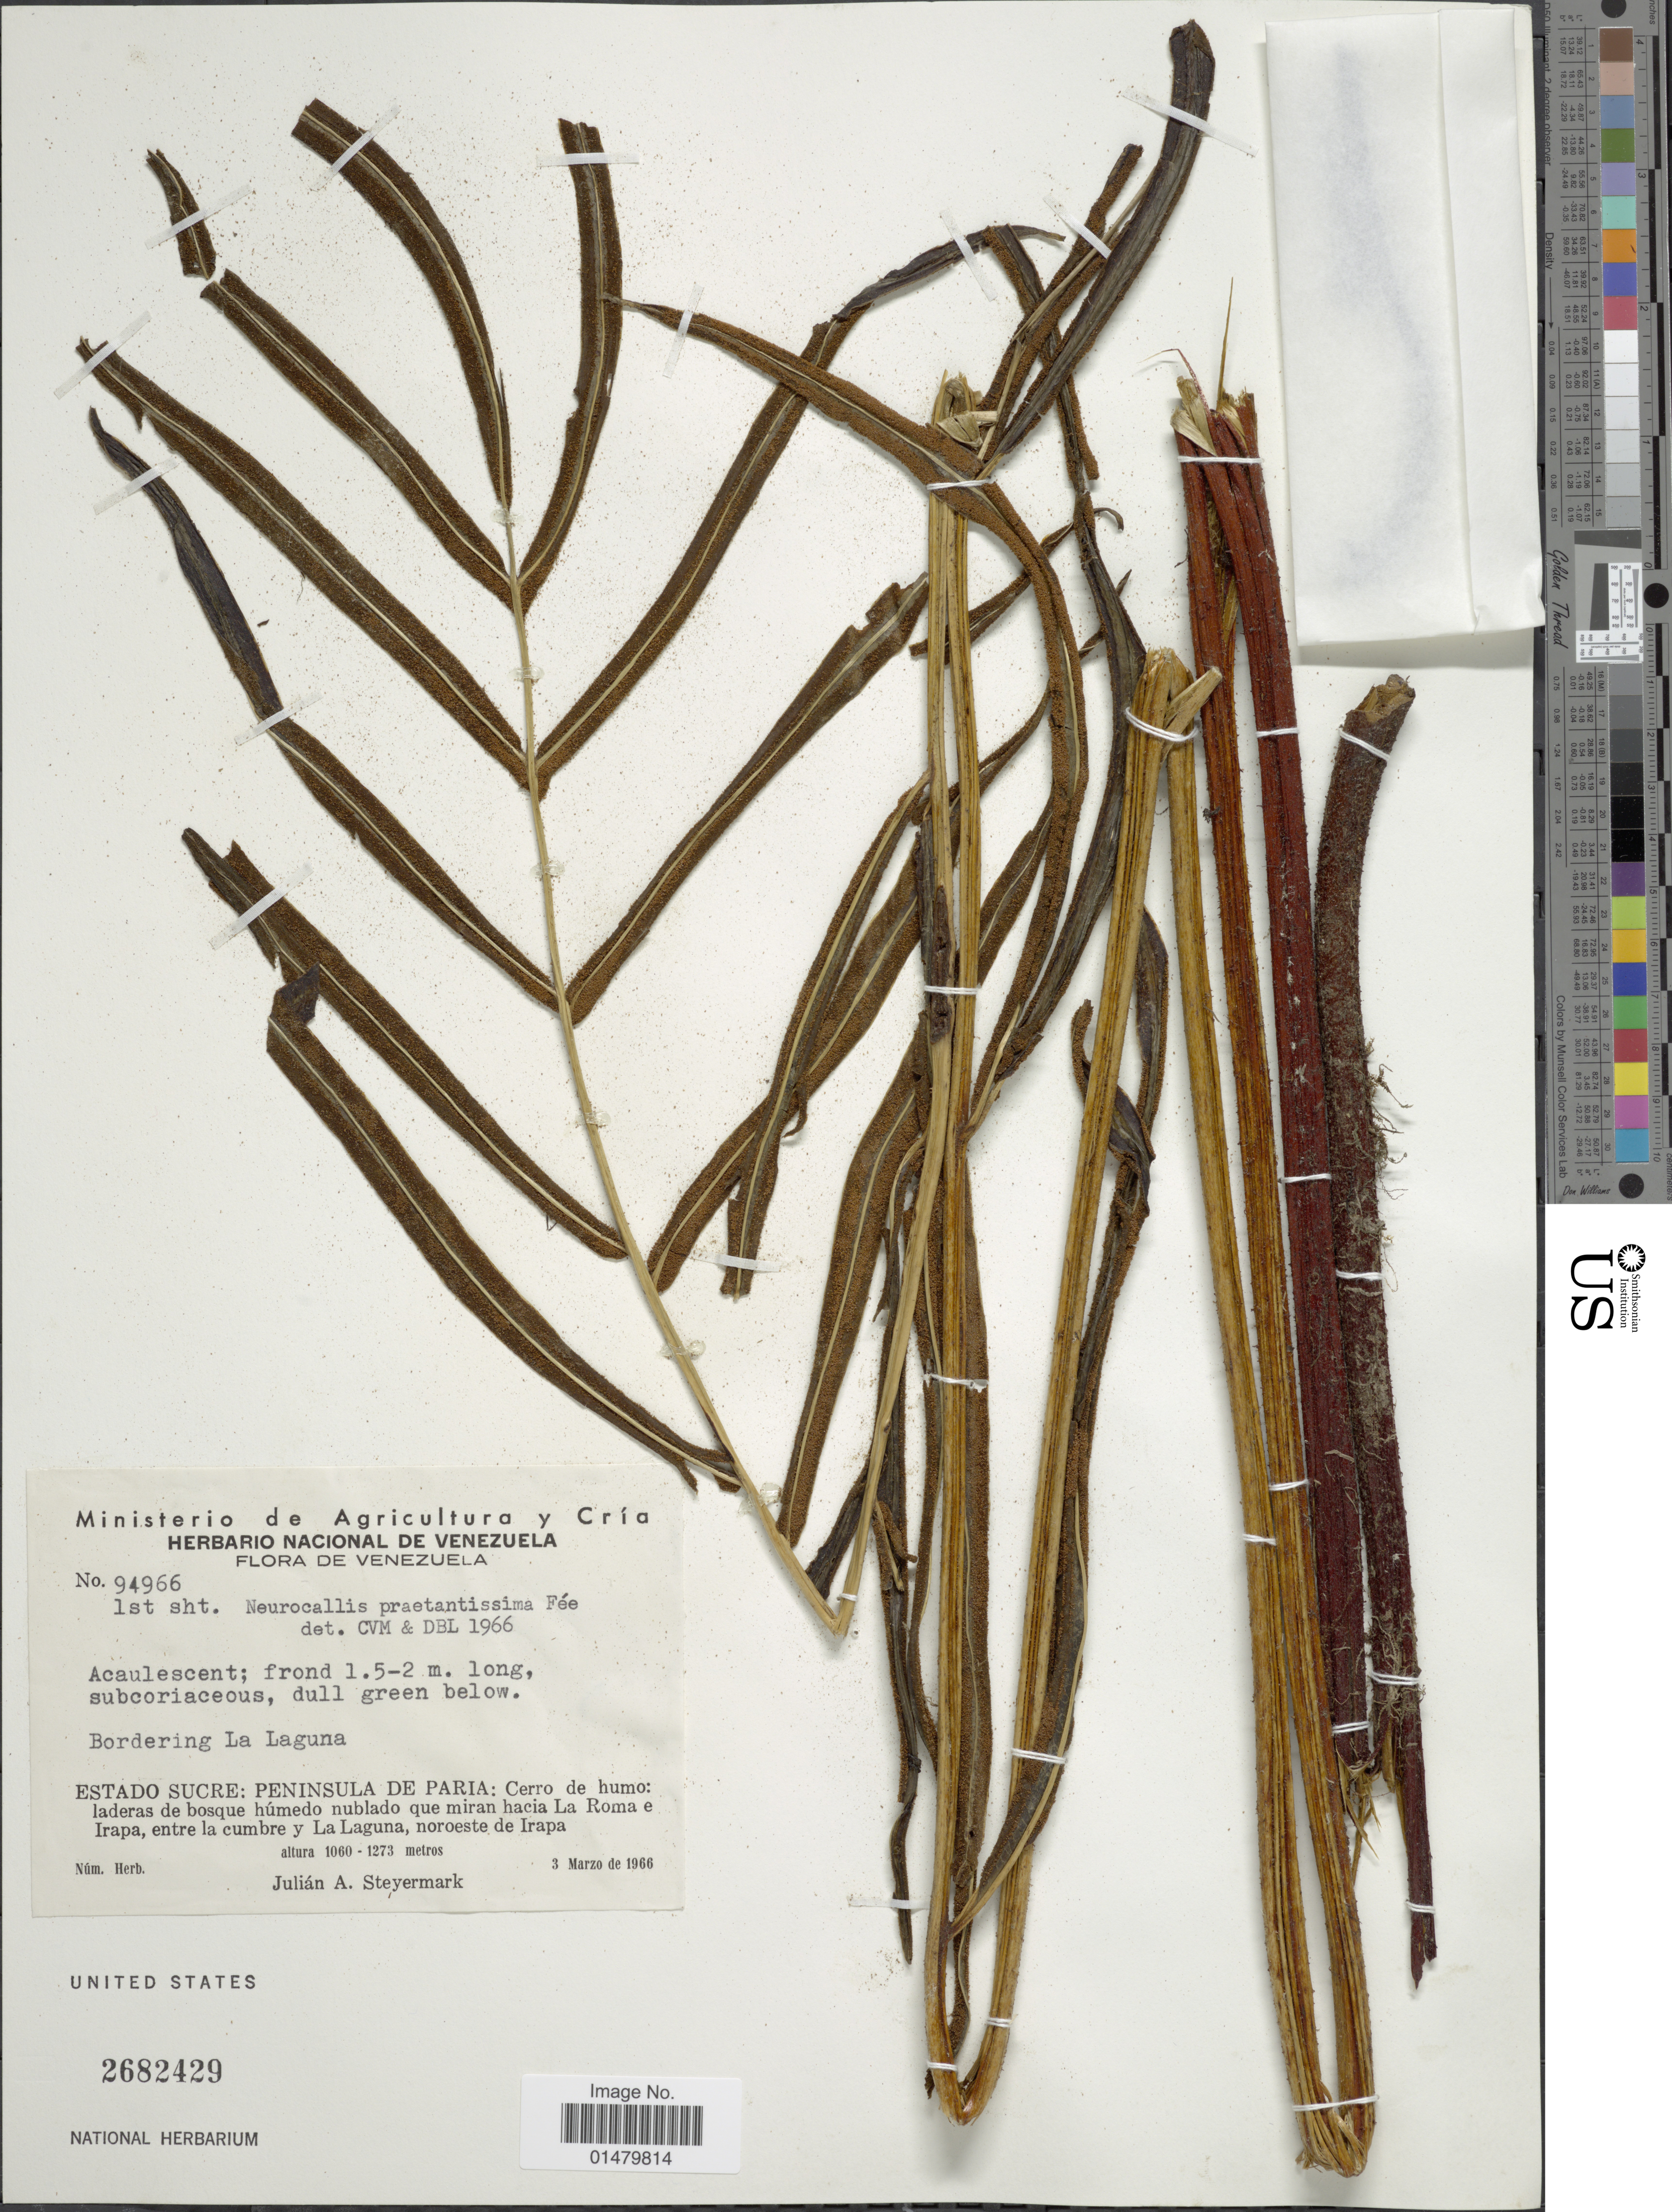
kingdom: Plantae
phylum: Tracheophyta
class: Polypodiopsida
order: Polypodiales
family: Pteridaceae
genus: Pteris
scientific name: Pteris praestantissima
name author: (Bory ex Fée) Christenh.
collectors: J. Steyermark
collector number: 94966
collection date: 1966-03-03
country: Venezuela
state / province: Sucre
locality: Estado Sucre: Peninsula de Paria: Cerro de humo: laderas de boque humedo nublado que miran hacia La Roma e Irapa, entre la cumbre y La Laguna, noroeste de Irapa.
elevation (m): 1060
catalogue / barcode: US 2682429